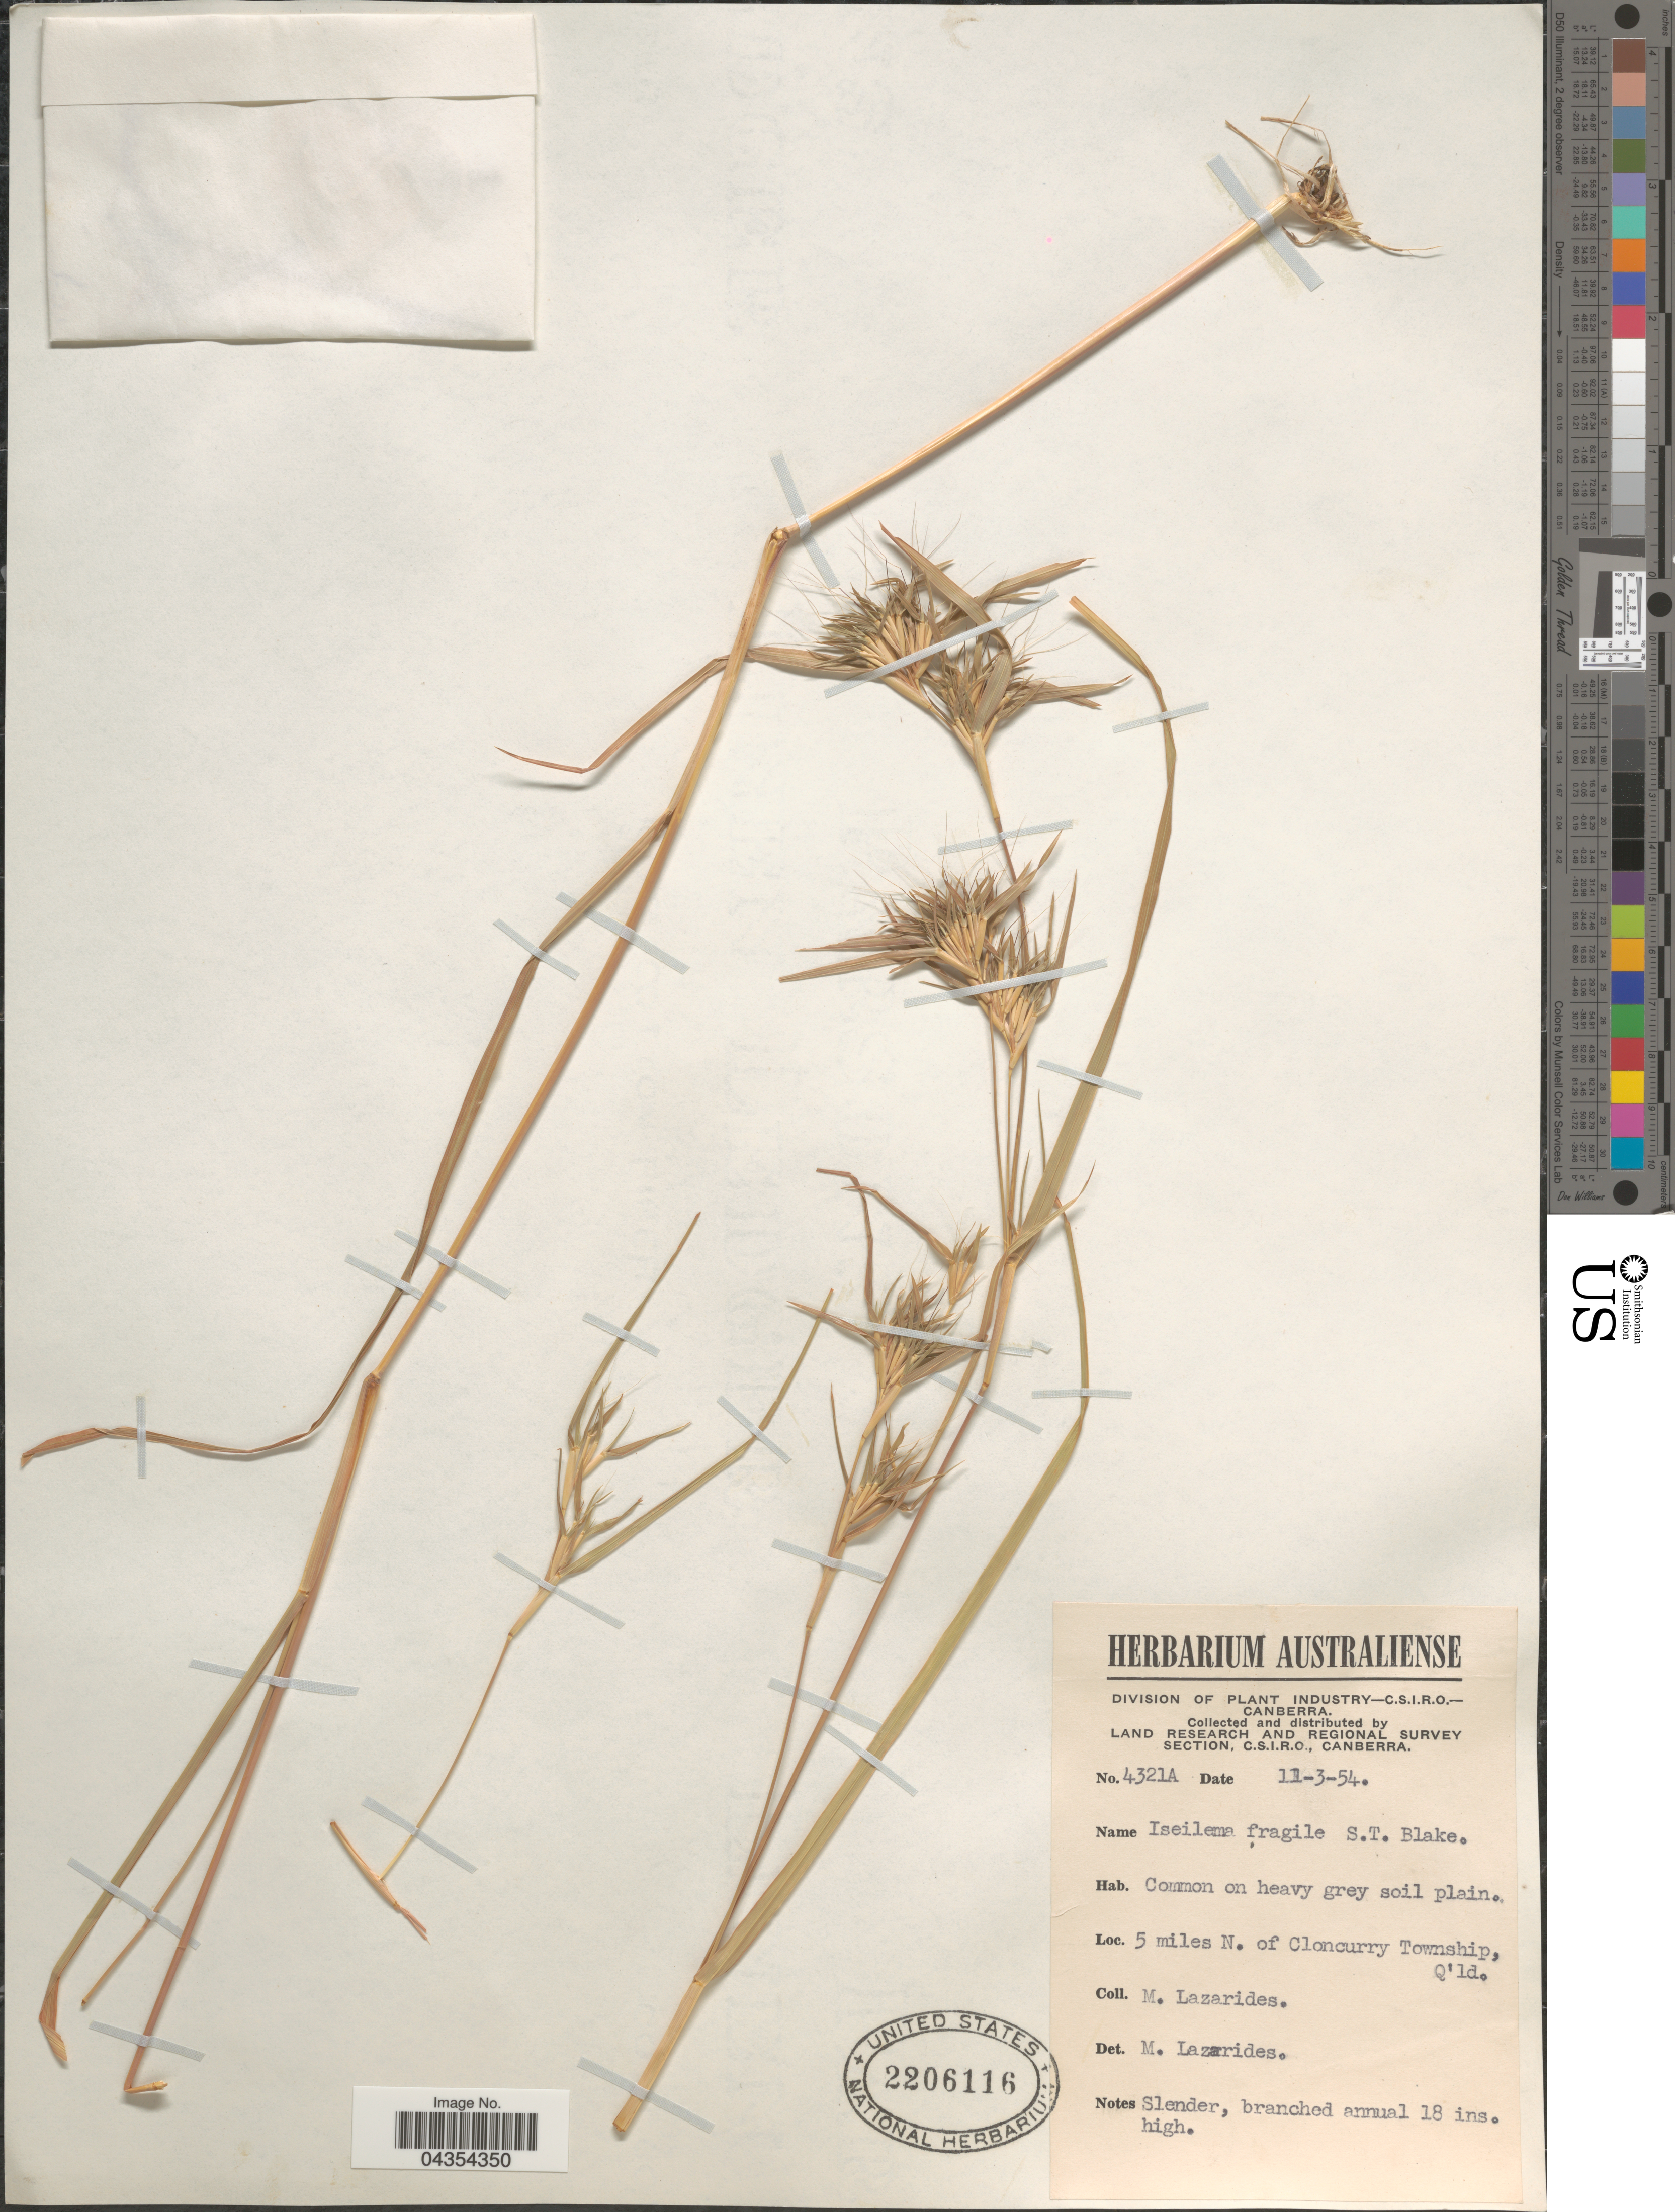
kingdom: Plantae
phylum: Tracheophyta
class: Liliopsida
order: Poales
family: Poaceae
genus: Iseilema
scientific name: Iseilema fragile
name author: S.T. Blake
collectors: M. Lazarides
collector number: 4321A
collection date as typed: Transcribed d/m/y: 11/3/54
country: Australia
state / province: Queensland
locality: Land Research and Regional Survey Section. 5 miles N. of Cloncurry Township, Q'ld.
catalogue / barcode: US 2206116